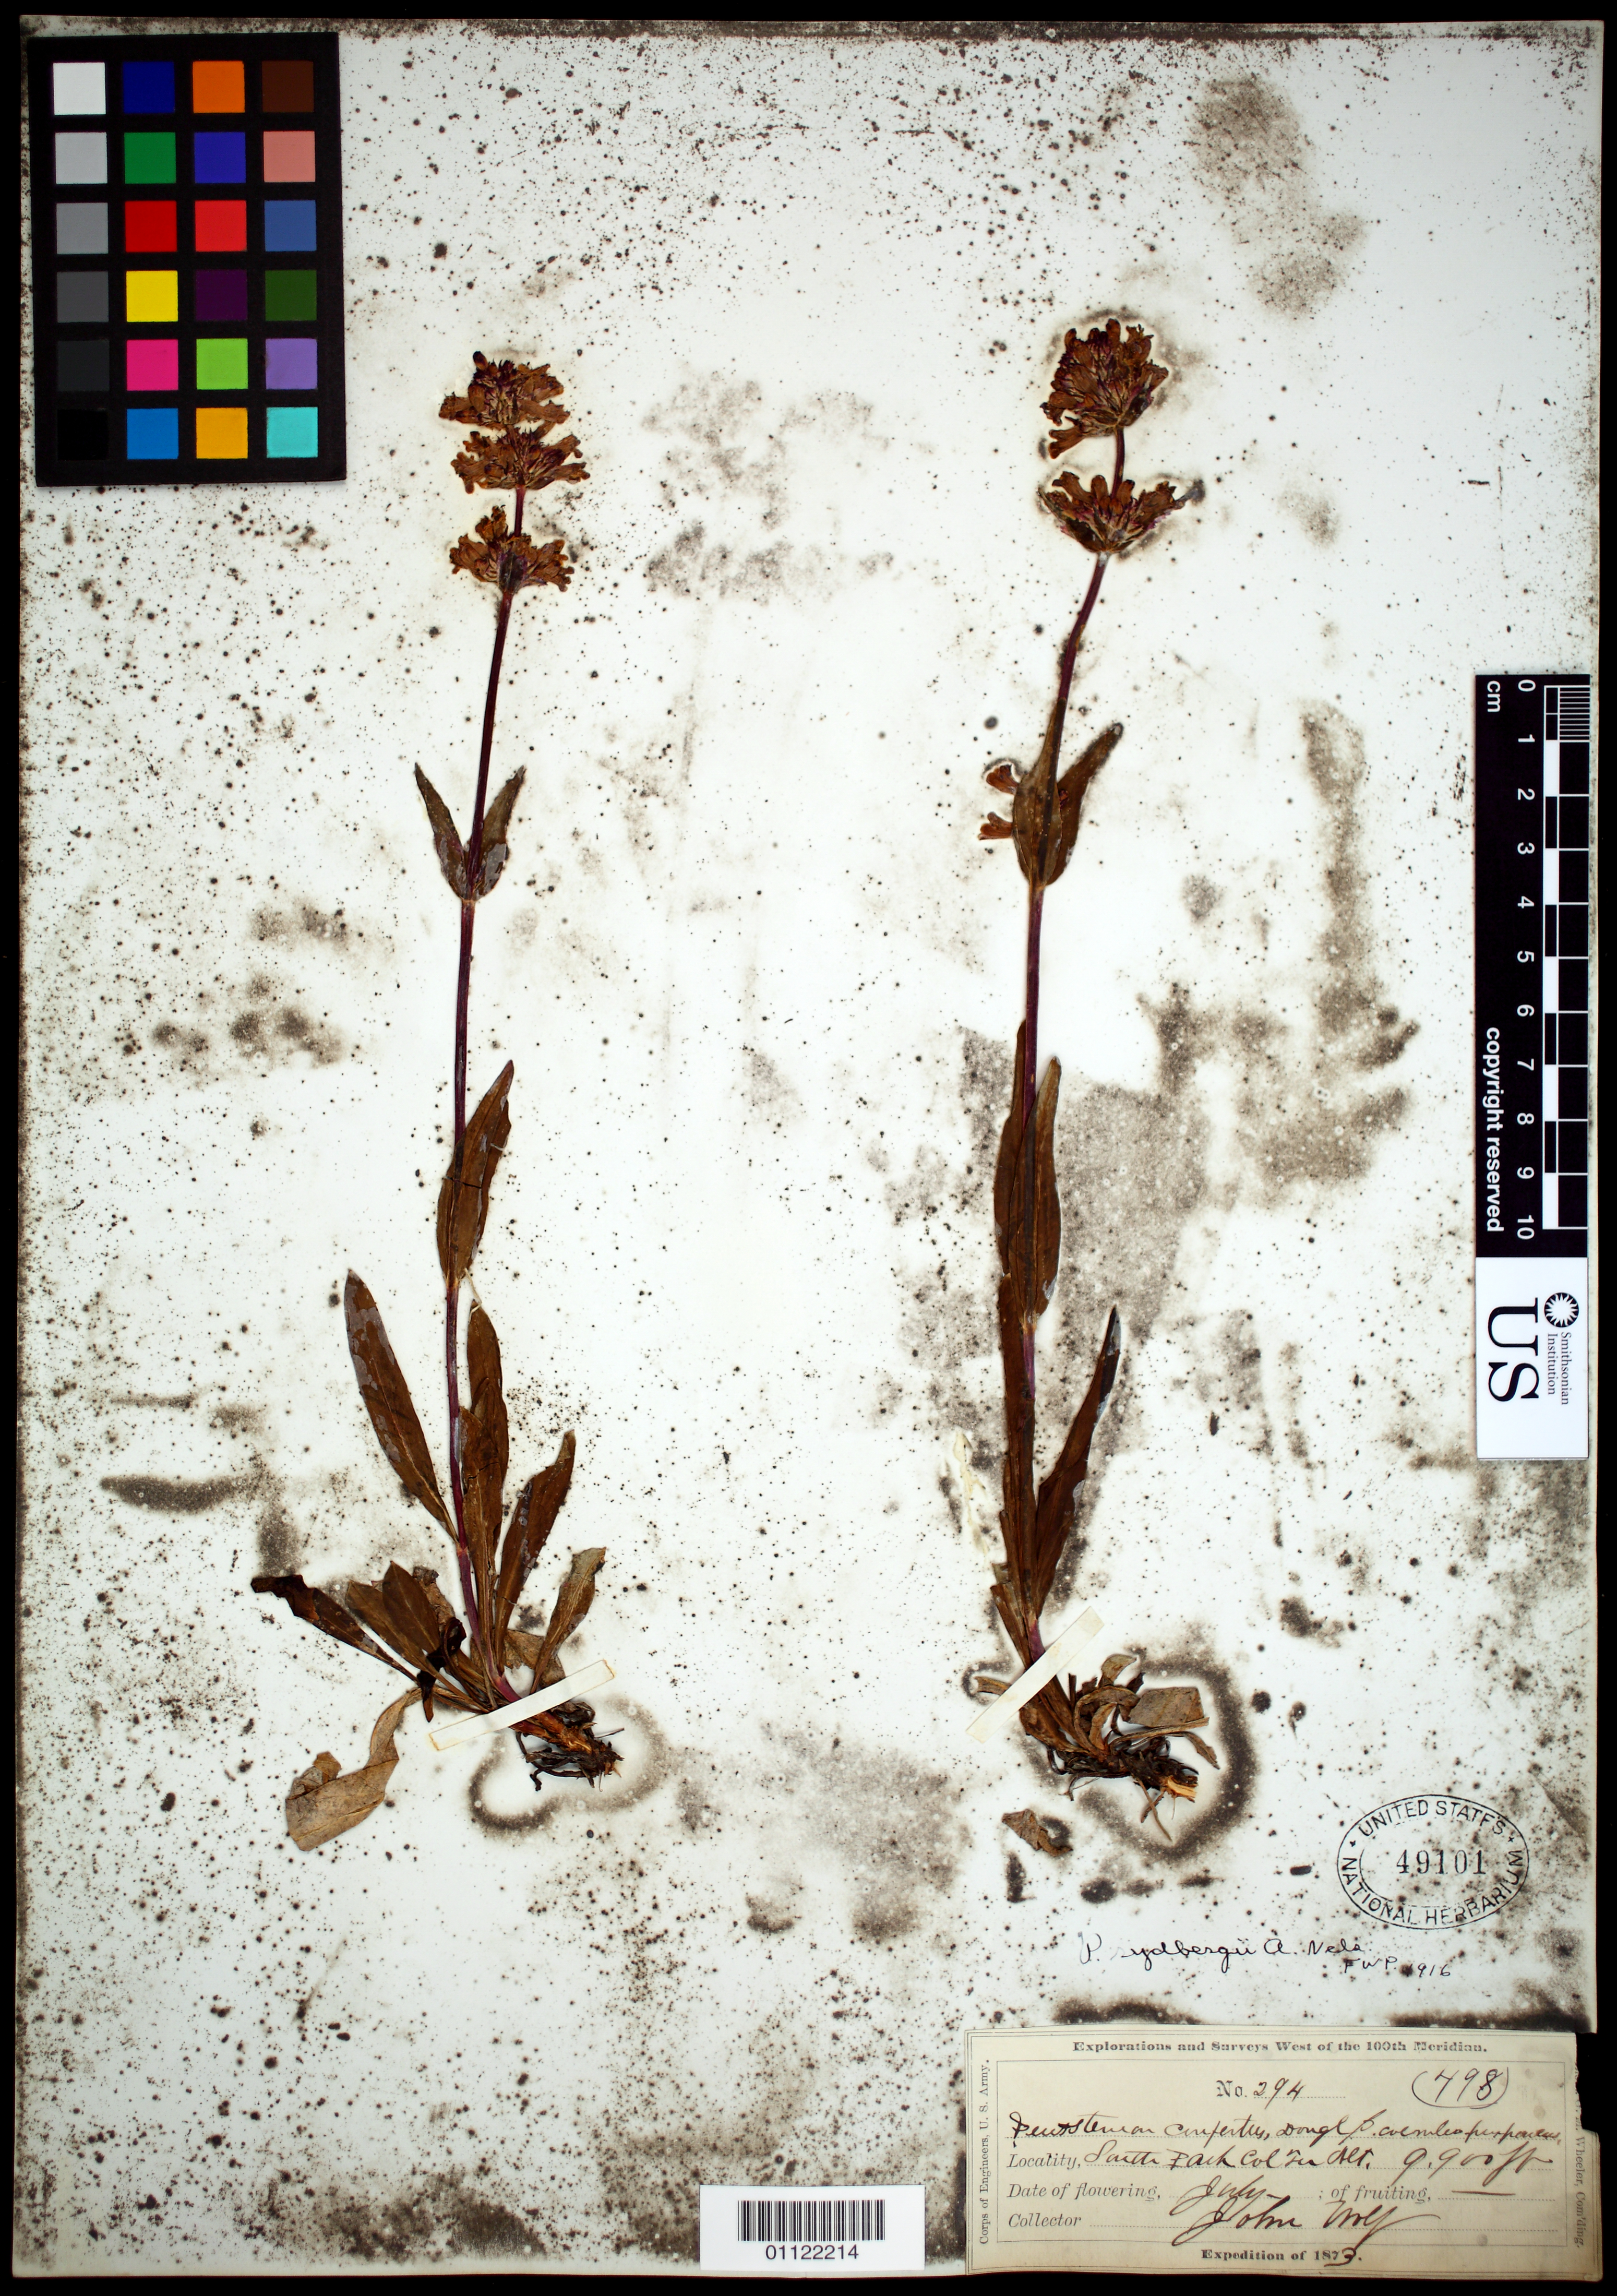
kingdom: Plantae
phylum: Tracheophyta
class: Magnoliopsida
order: Lamiales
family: Plantaginaceae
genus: Penstemon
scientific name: Penstemon rydbergii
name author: A. Nelson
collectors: J. Wolf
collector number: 294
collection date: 1873-07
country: United States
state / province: Colorado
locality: South Park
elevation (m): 3018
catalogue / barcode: US 49101